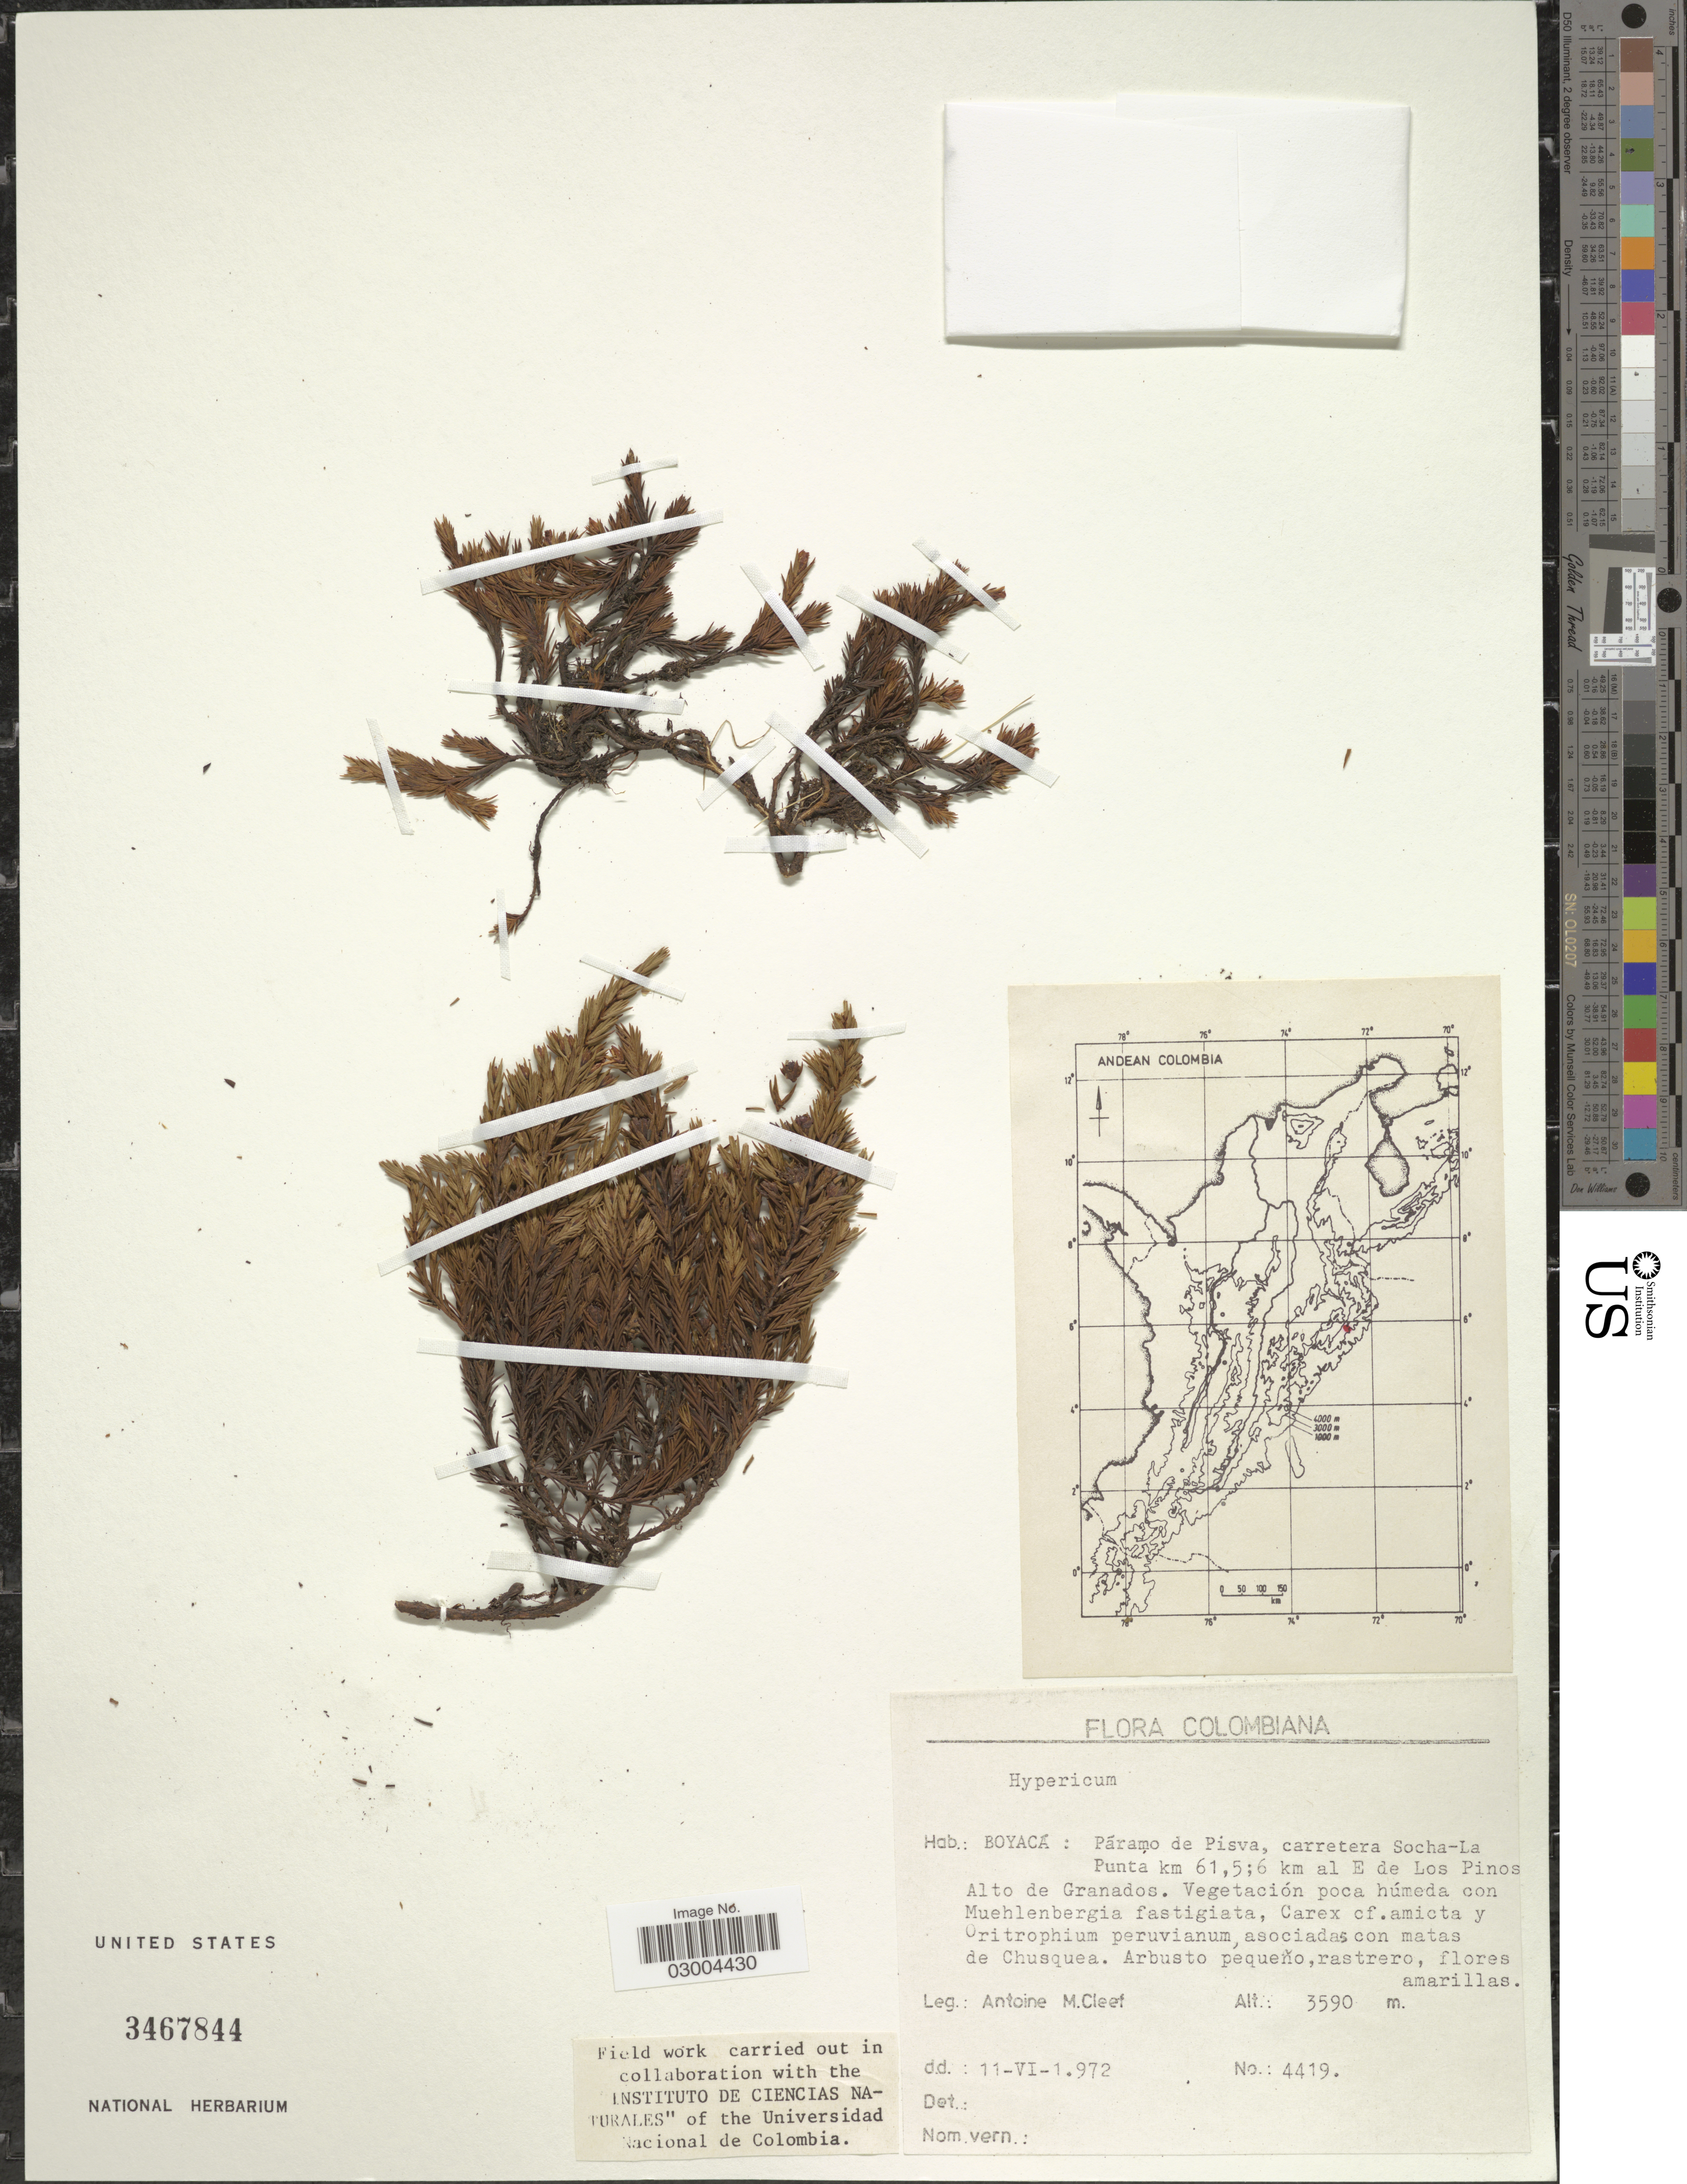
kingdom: Plantae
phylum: Tracheophyta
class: Magnoliopsida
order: Malpighiales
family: Hypericaceae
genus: Hypericum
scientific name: Hypericum sp.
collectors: A. M. Cleef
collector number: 4419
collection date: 1972-06-11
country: Colombia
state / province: Boyacá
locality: Páramo de Pisva, carretera Socha-La Punta km 61.5; 6 km al E de Los Pinos. Alto de Granados.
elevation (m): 3590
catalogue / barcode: US 3467844